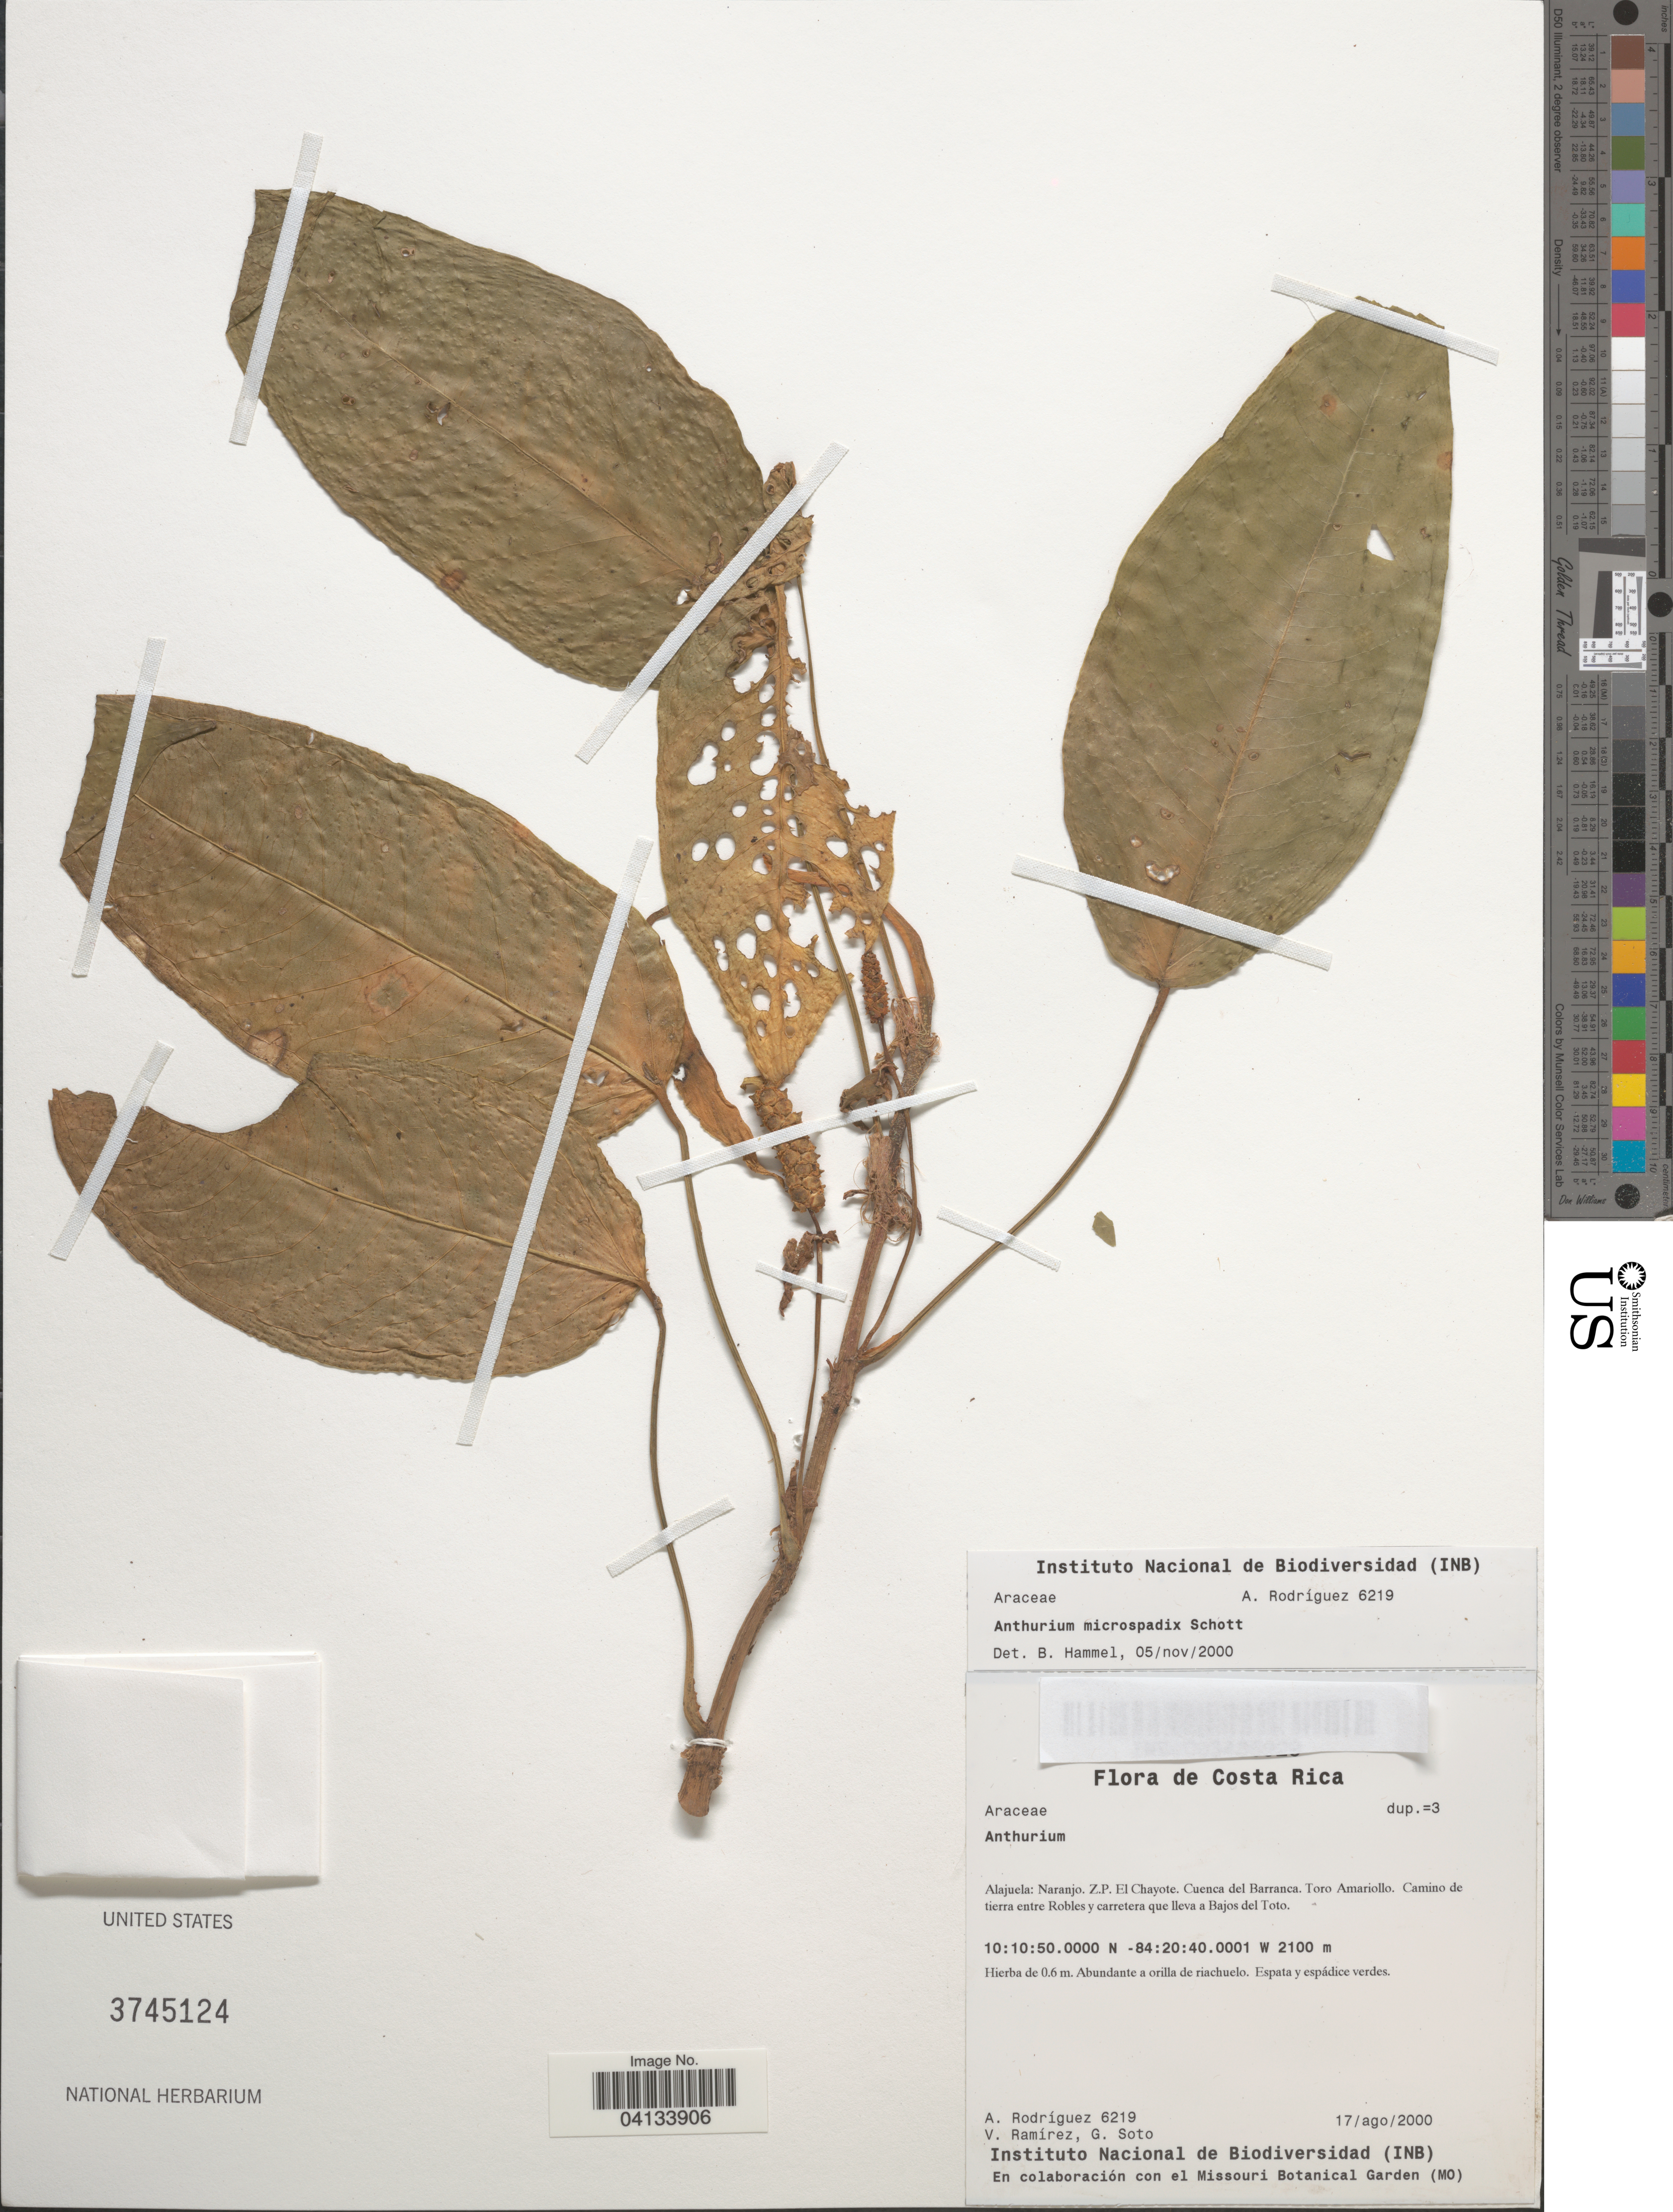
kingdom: Plantae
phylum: Tracheophyta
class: Liliopsida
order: Alismatales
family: Araceae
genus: Anthurium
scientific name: Anthurium microspadix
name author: Schott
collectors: A. Rodriguez, V. Ramirez & G. Soto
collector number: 6219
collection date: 2000-08-17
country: Costa Rica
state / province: Alajuela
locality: Naranjo. Z.P. El Chayote. Cuenca del Barranca. Toro Amariollo. Camino de tierra entre Robles y carretera que lleva a Bajos del Toto.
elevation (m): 2100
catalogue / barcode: US 3745124